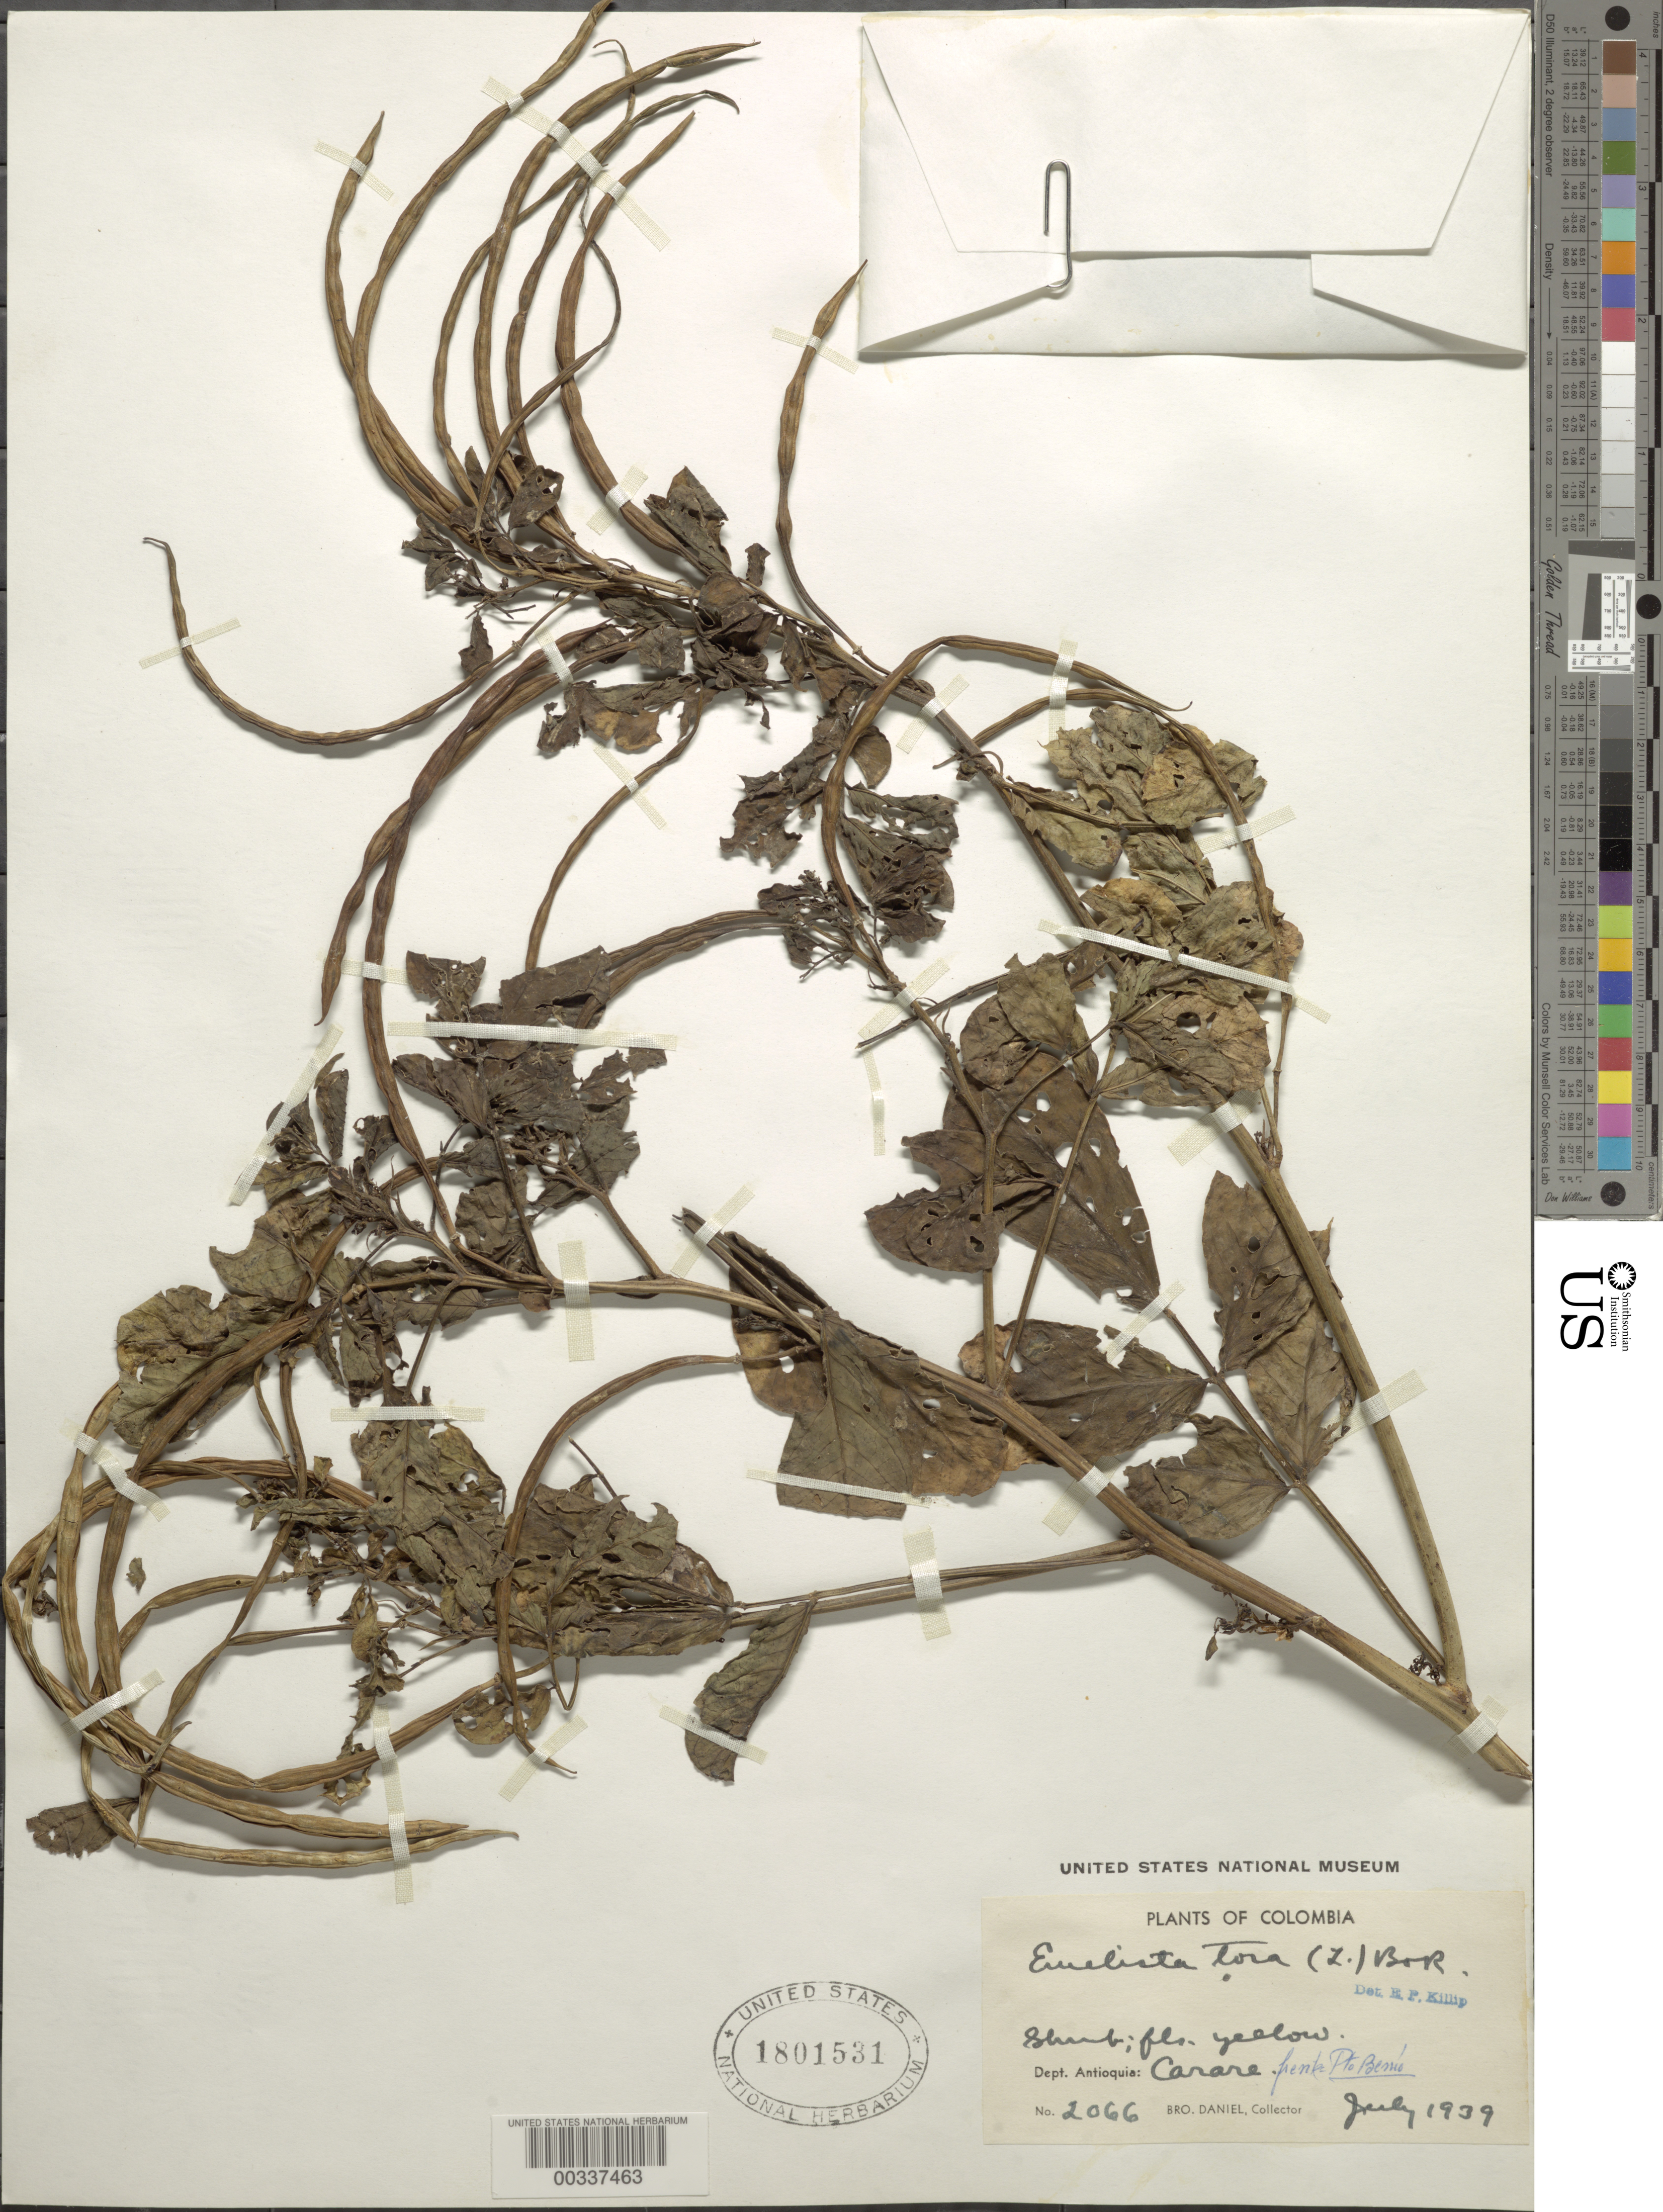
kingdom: Plantae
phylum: Tracheophyta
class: Magnoliopsida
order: Fabales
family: Fabaceae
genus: Senna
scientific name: Senna obtusifolia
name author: (L.) H.S. Irwin & Barneby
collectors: Bro. Daniel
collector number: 2066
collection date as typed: Jul 1939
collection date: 1939-07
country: Colombia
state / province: Antioquia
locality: Carare; Pto. Benio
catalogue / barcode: US 1801531